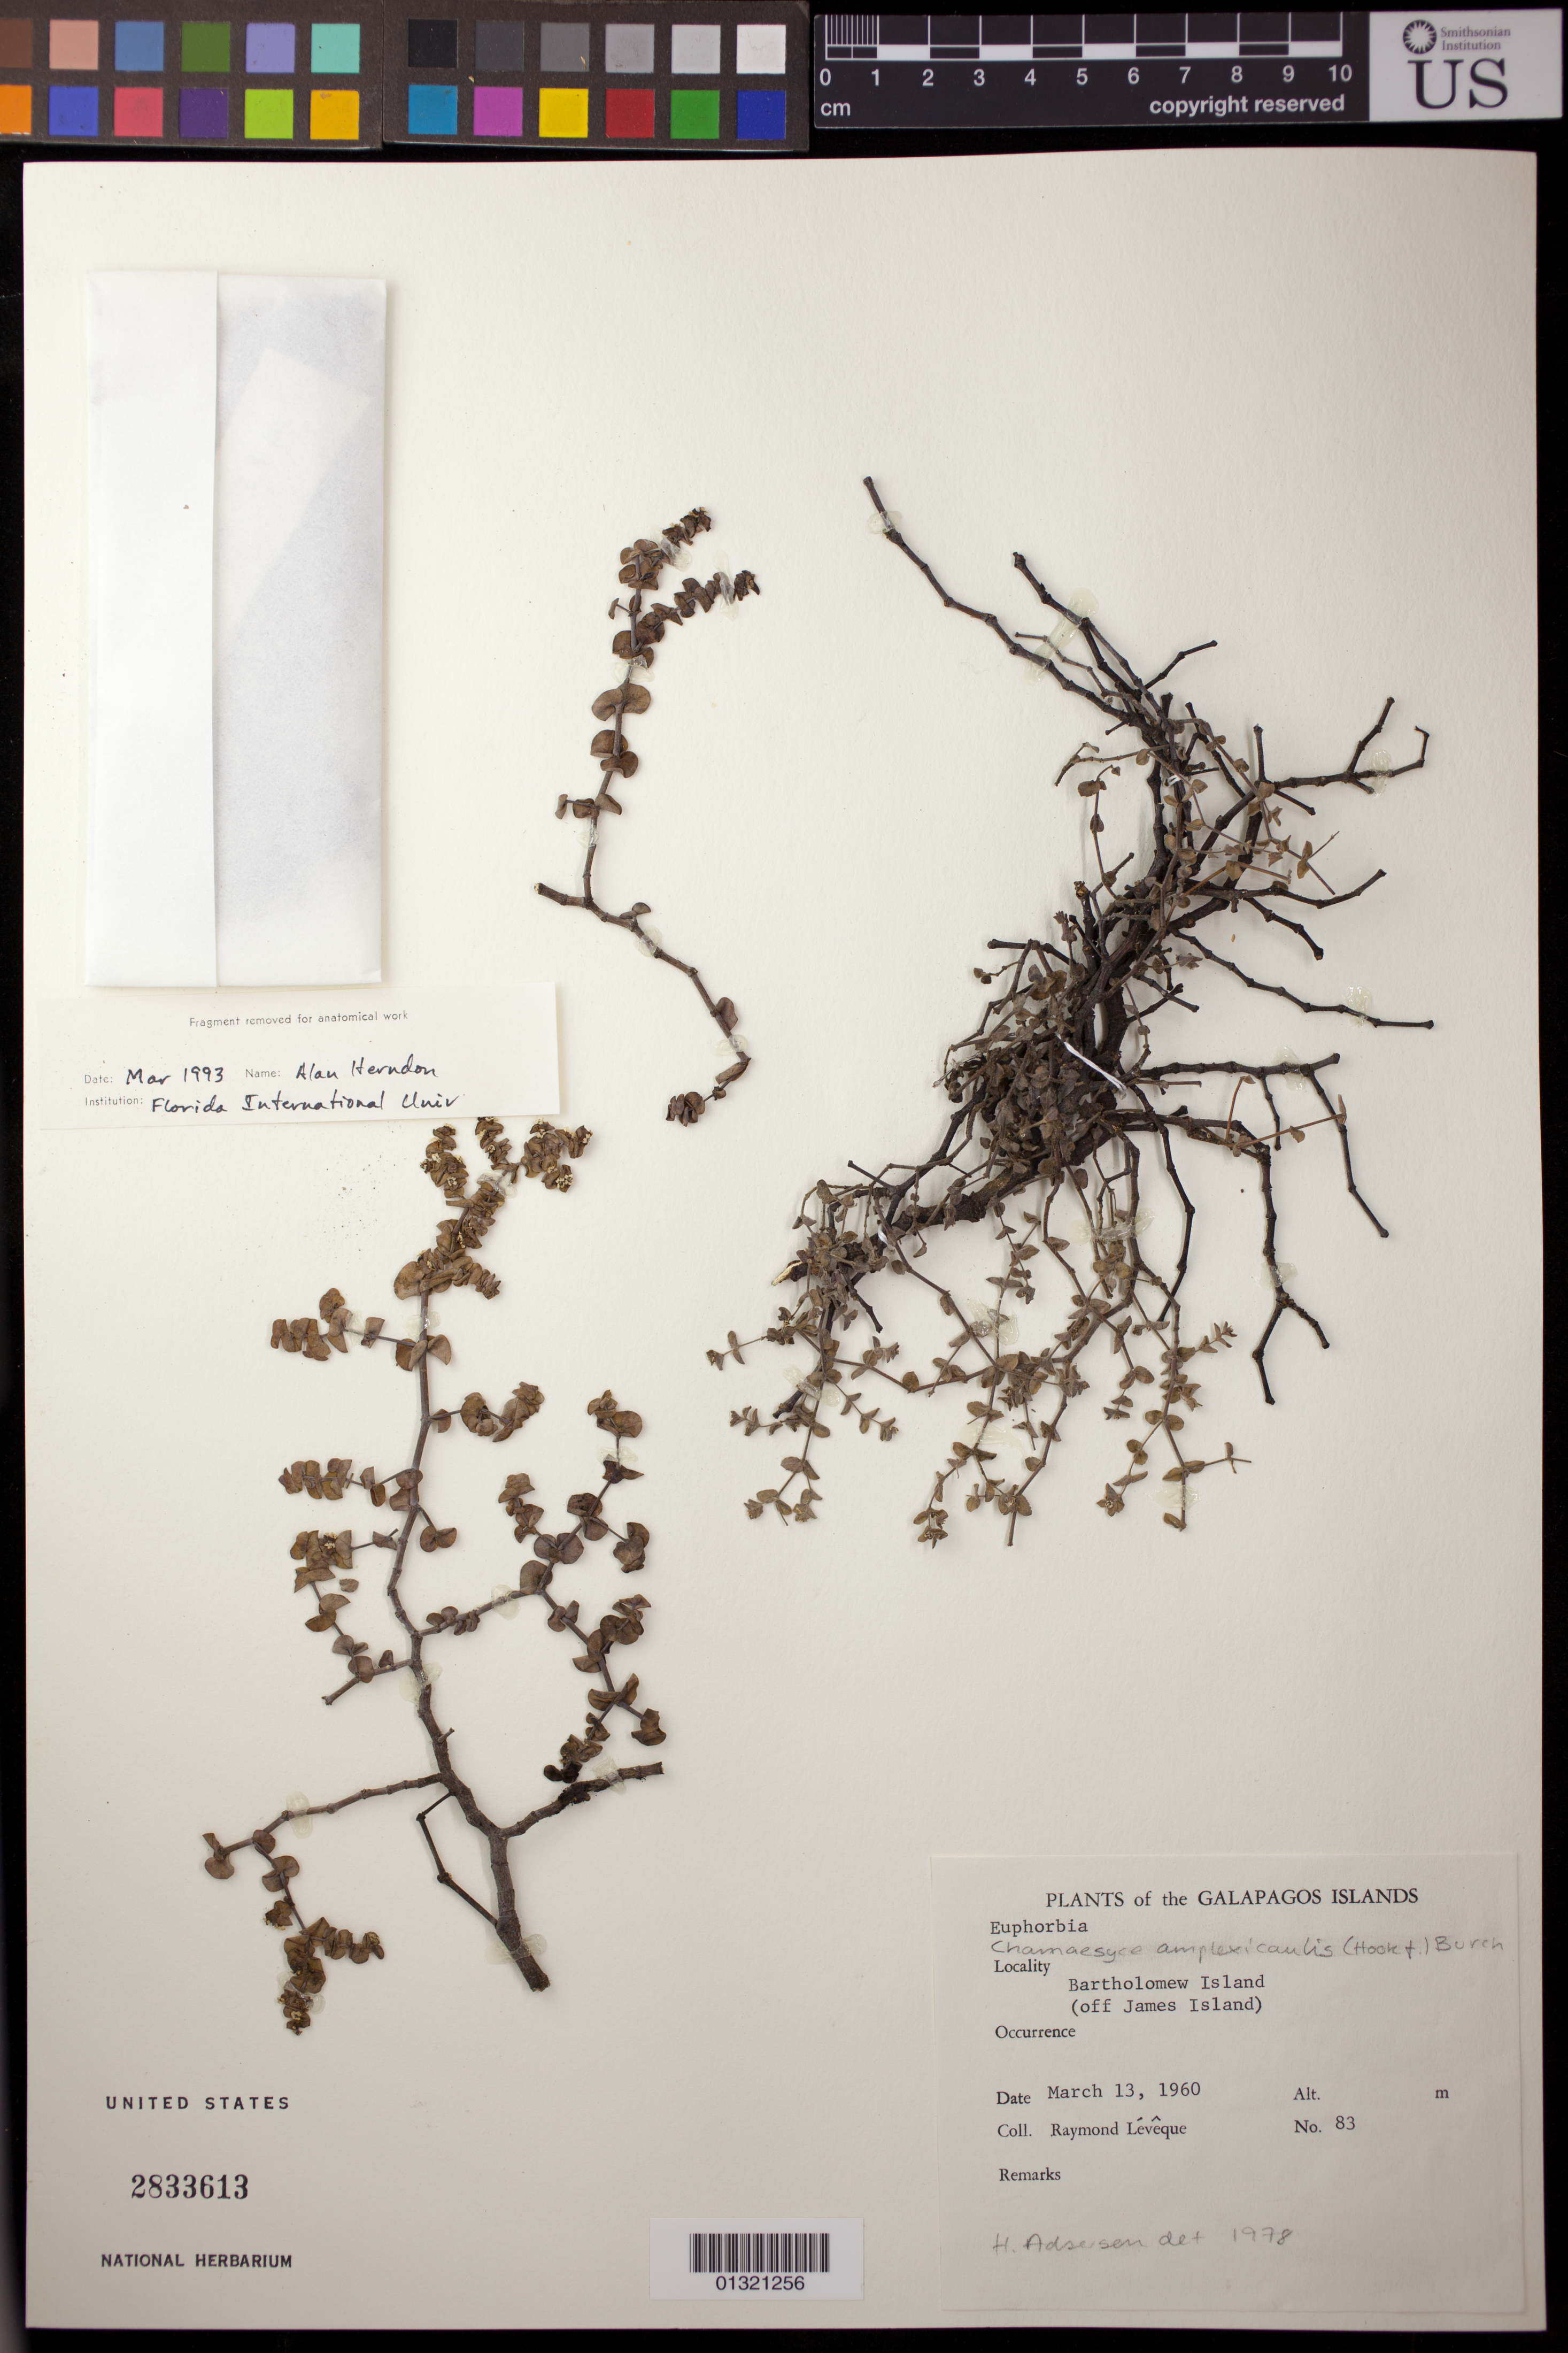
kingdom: Plantae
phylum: Tracheophyta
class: Magnoliopsida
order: Malpighiales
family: Euphorbiaceae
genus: Euphorbia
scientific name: Euphorbia amplexicaulis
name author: Hook. f.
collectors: R. Lévêque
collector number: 83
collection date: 1960-03-13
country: Ecuador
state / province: Colón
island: Bartolome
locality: Bartholomew Island (off James Island)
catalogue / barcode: US 2833613